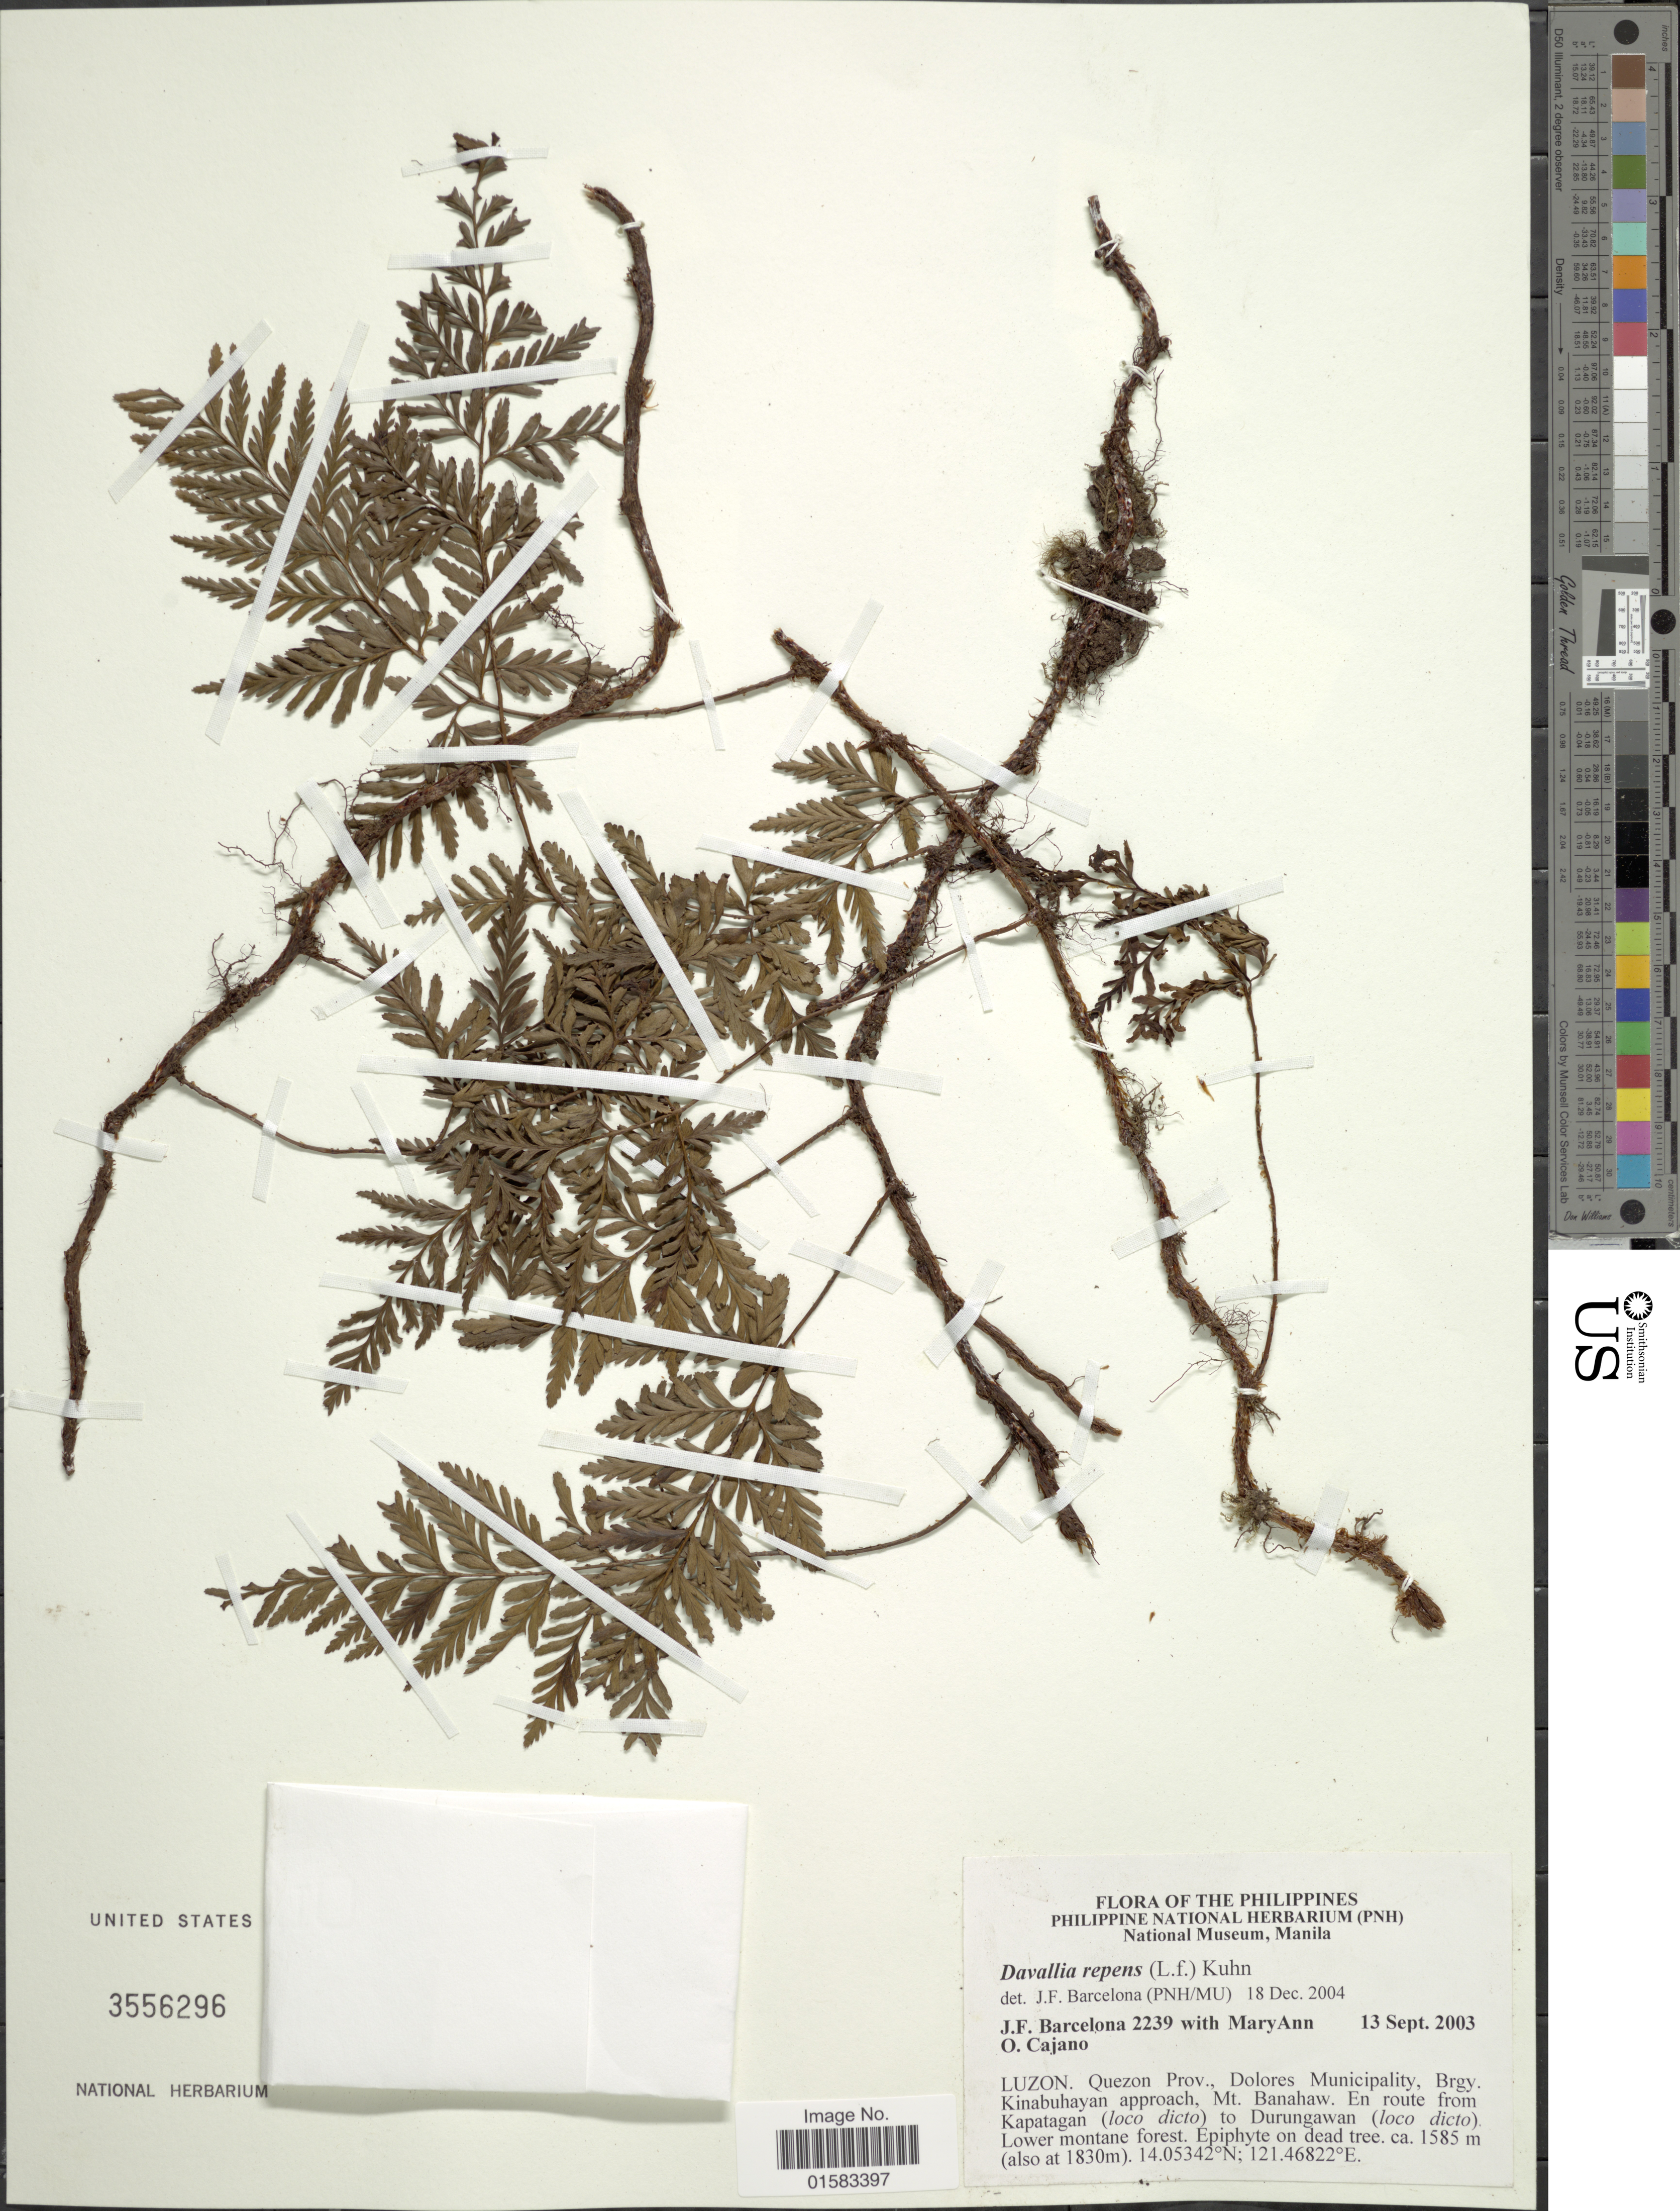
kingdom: Plantae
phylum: Tracheophyta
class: Polypodiopsida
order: Polypodiales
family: Davalliaceae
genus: Davallia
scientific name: Davallia repens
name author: (L. f.) Kuhn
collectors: J. F. Barcelona & M. Cajano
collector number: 2239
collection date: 2003-09-13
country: Philippines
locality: Luzon. Quezon Prov., Dolores Municipality, Brgy, Kinabuhayan approach, Mt. Banahaw, En route from Kapatagan to Durungawan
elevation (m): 1585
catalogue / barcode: US 3556296